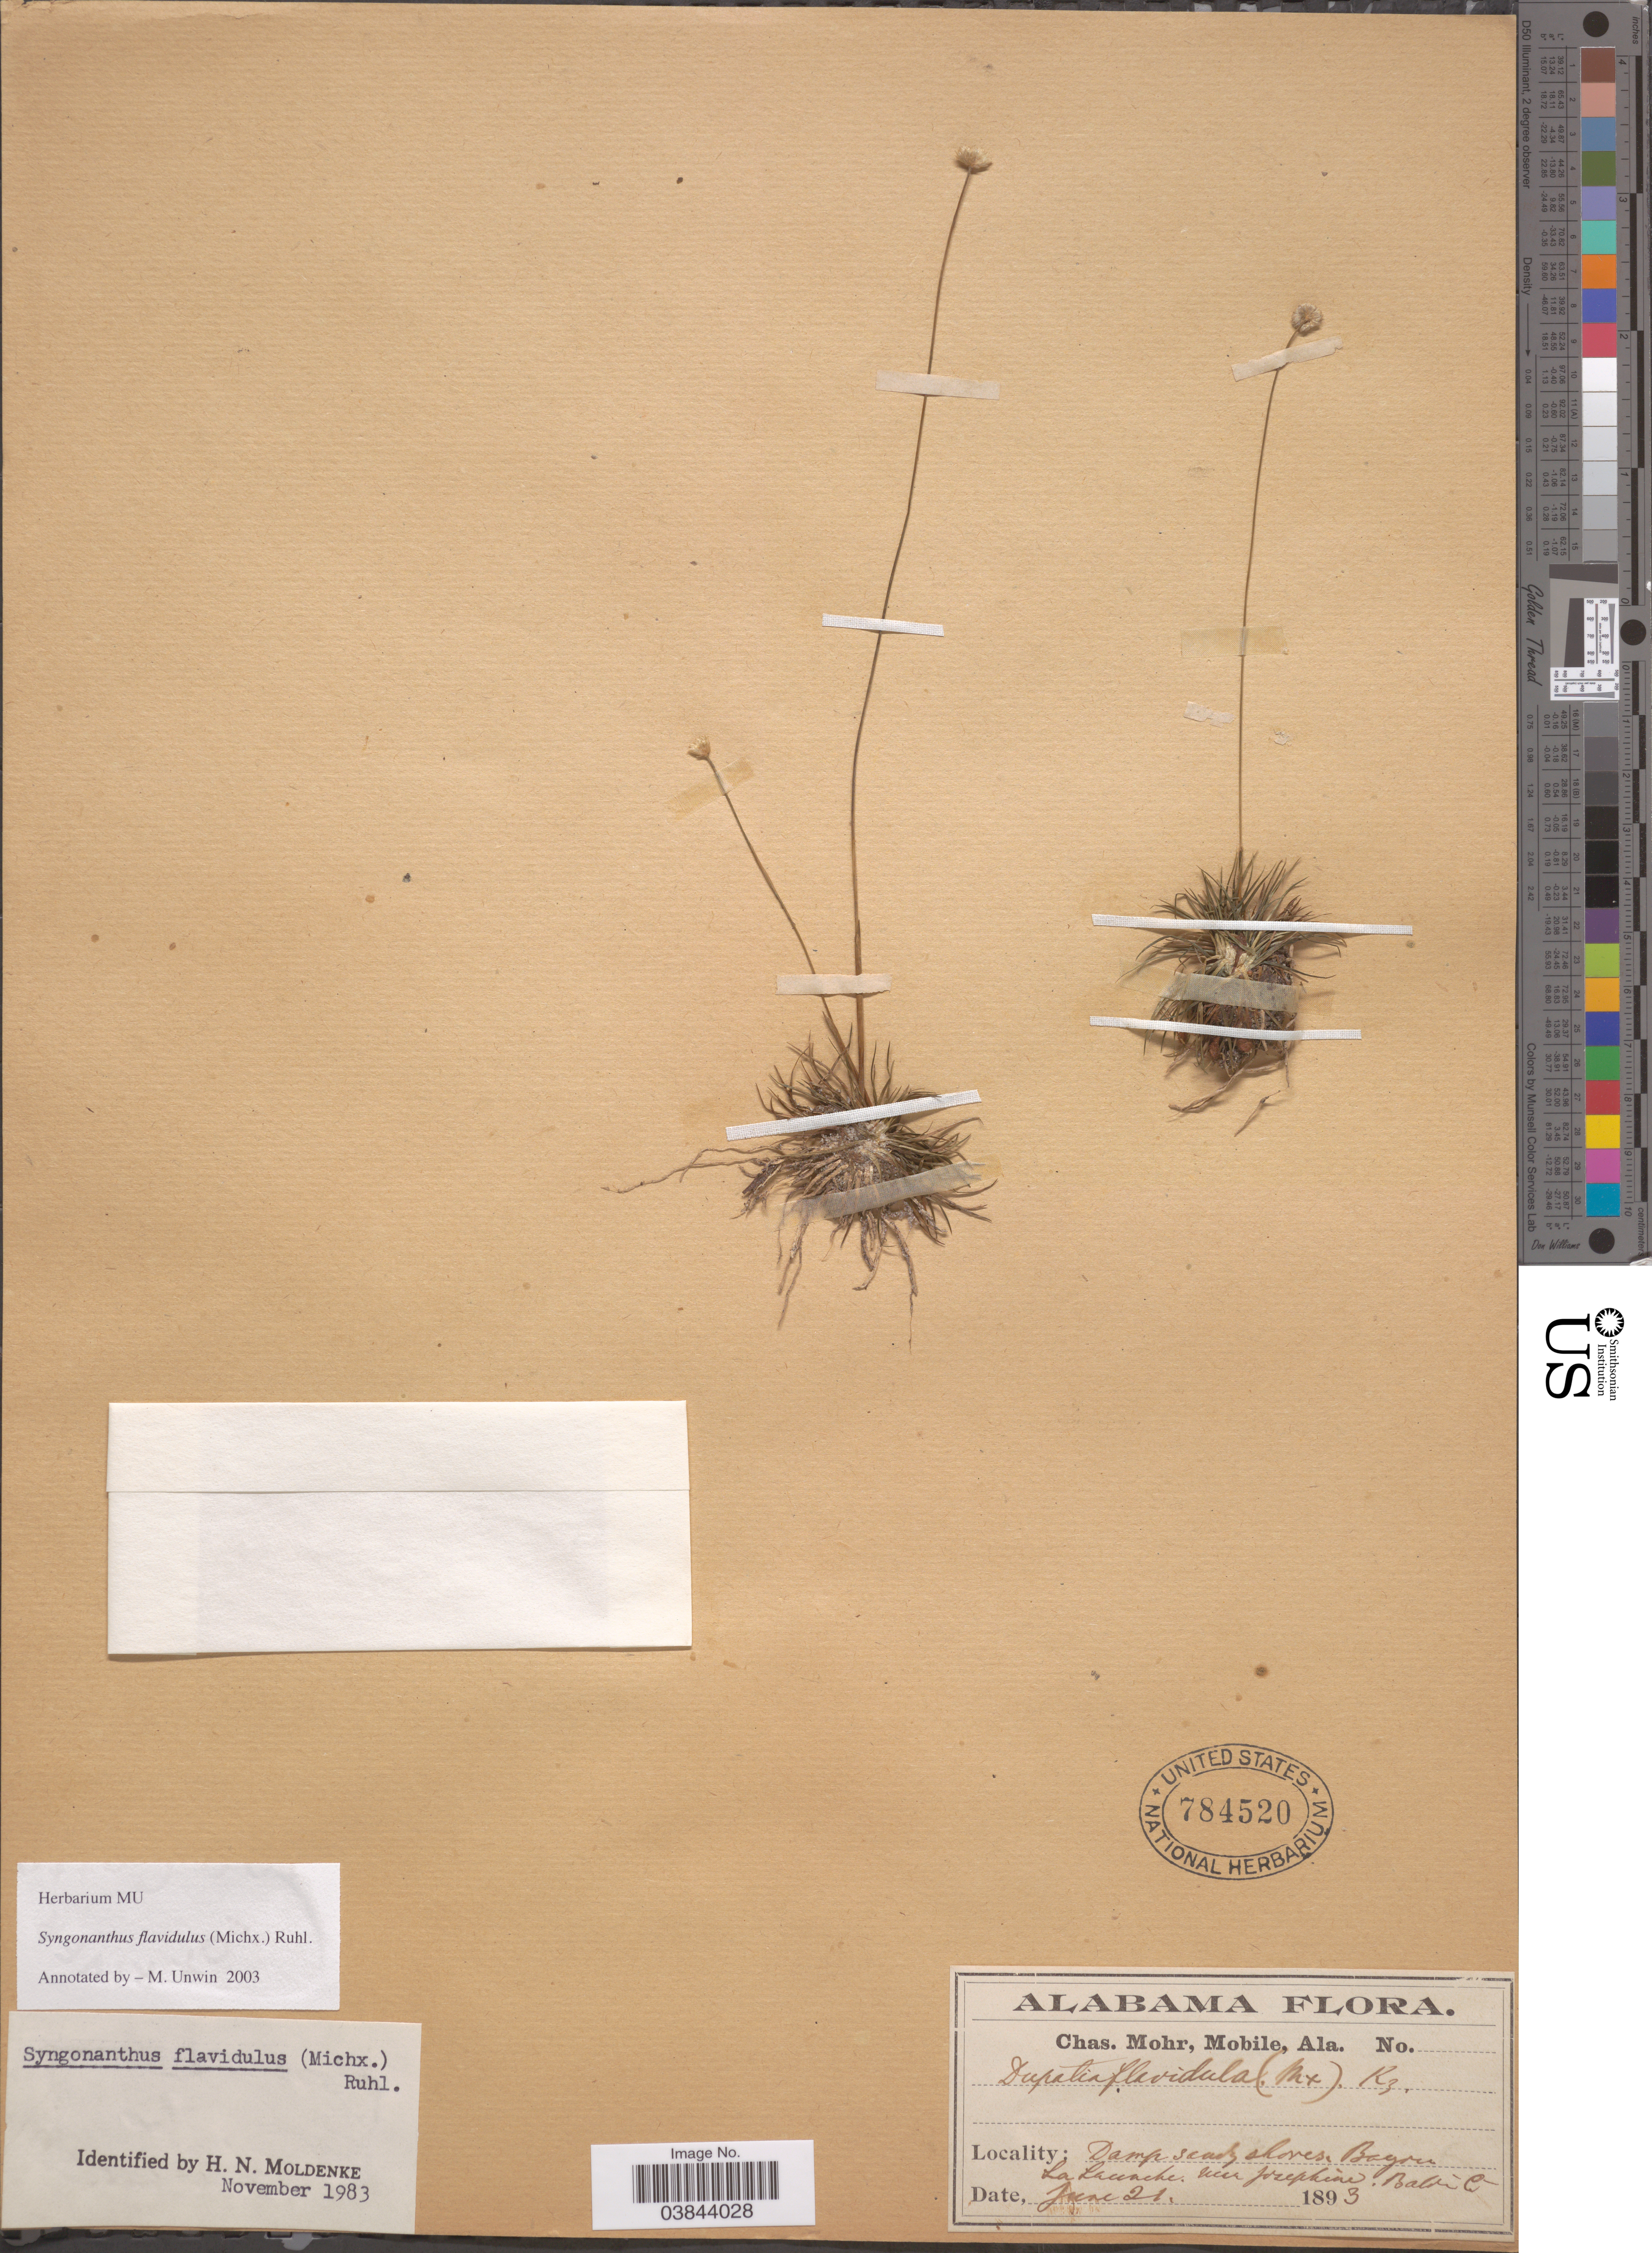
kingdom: Plantae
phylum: Tracheophyta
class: Liliopsida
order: Poales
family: Eriocaulaceae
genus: Syngonanthus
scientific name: Syngonanthus flavidulus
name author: (Michx.) Ruhland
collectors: Mohr, C. T. (herbarium)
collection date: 1893-06-21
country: United States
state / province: Alabama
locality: Bagru La Launche near prepkine, Baldwin Co.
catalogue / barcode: US 784520